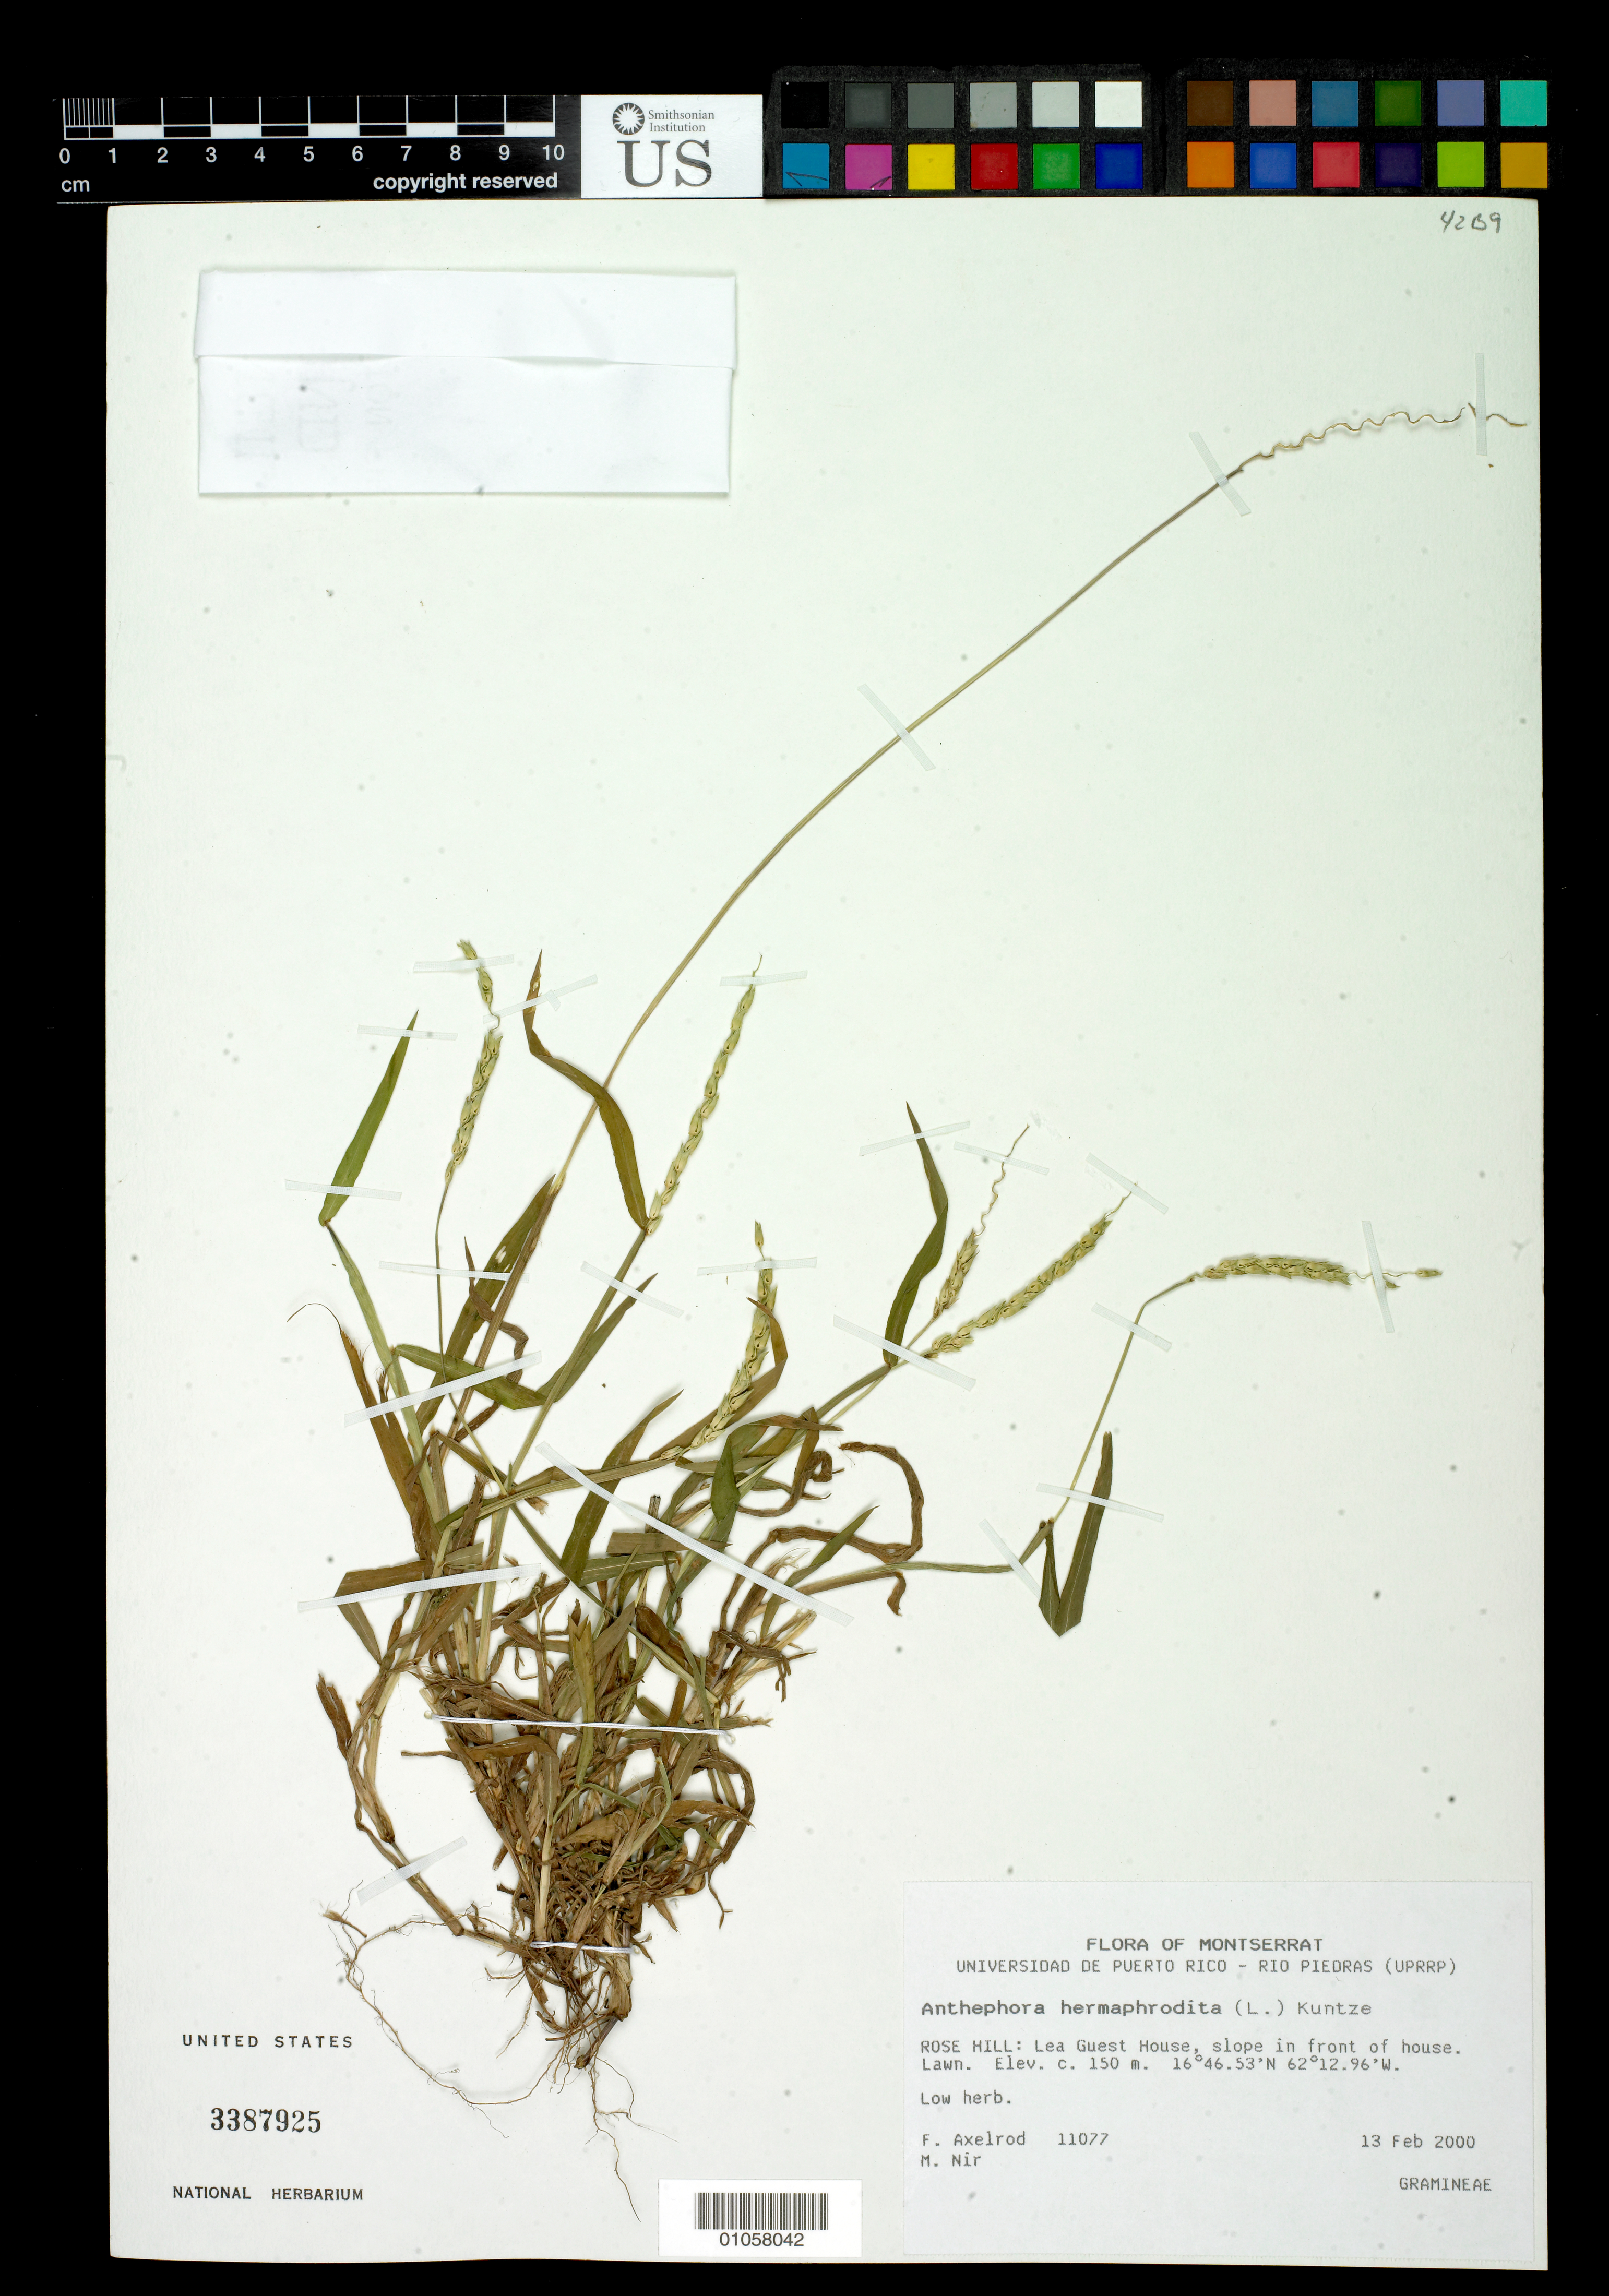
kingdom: Plantae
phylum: Tracheophyta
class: Liliopsida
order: Poales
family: Poaceae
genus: Anthephora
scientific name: Anthephora hermaphrodita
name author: (L.) Kuntze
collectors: F. S. Axelrod & M. A. Nir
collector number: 11077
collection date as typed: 13 Feb 2000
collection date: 2000-02-13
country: Montserrat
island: Montserrat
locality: Rose hill, Lea Guest House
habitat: Slope in front of house; lawn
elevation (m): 150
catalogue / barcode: US 3387925